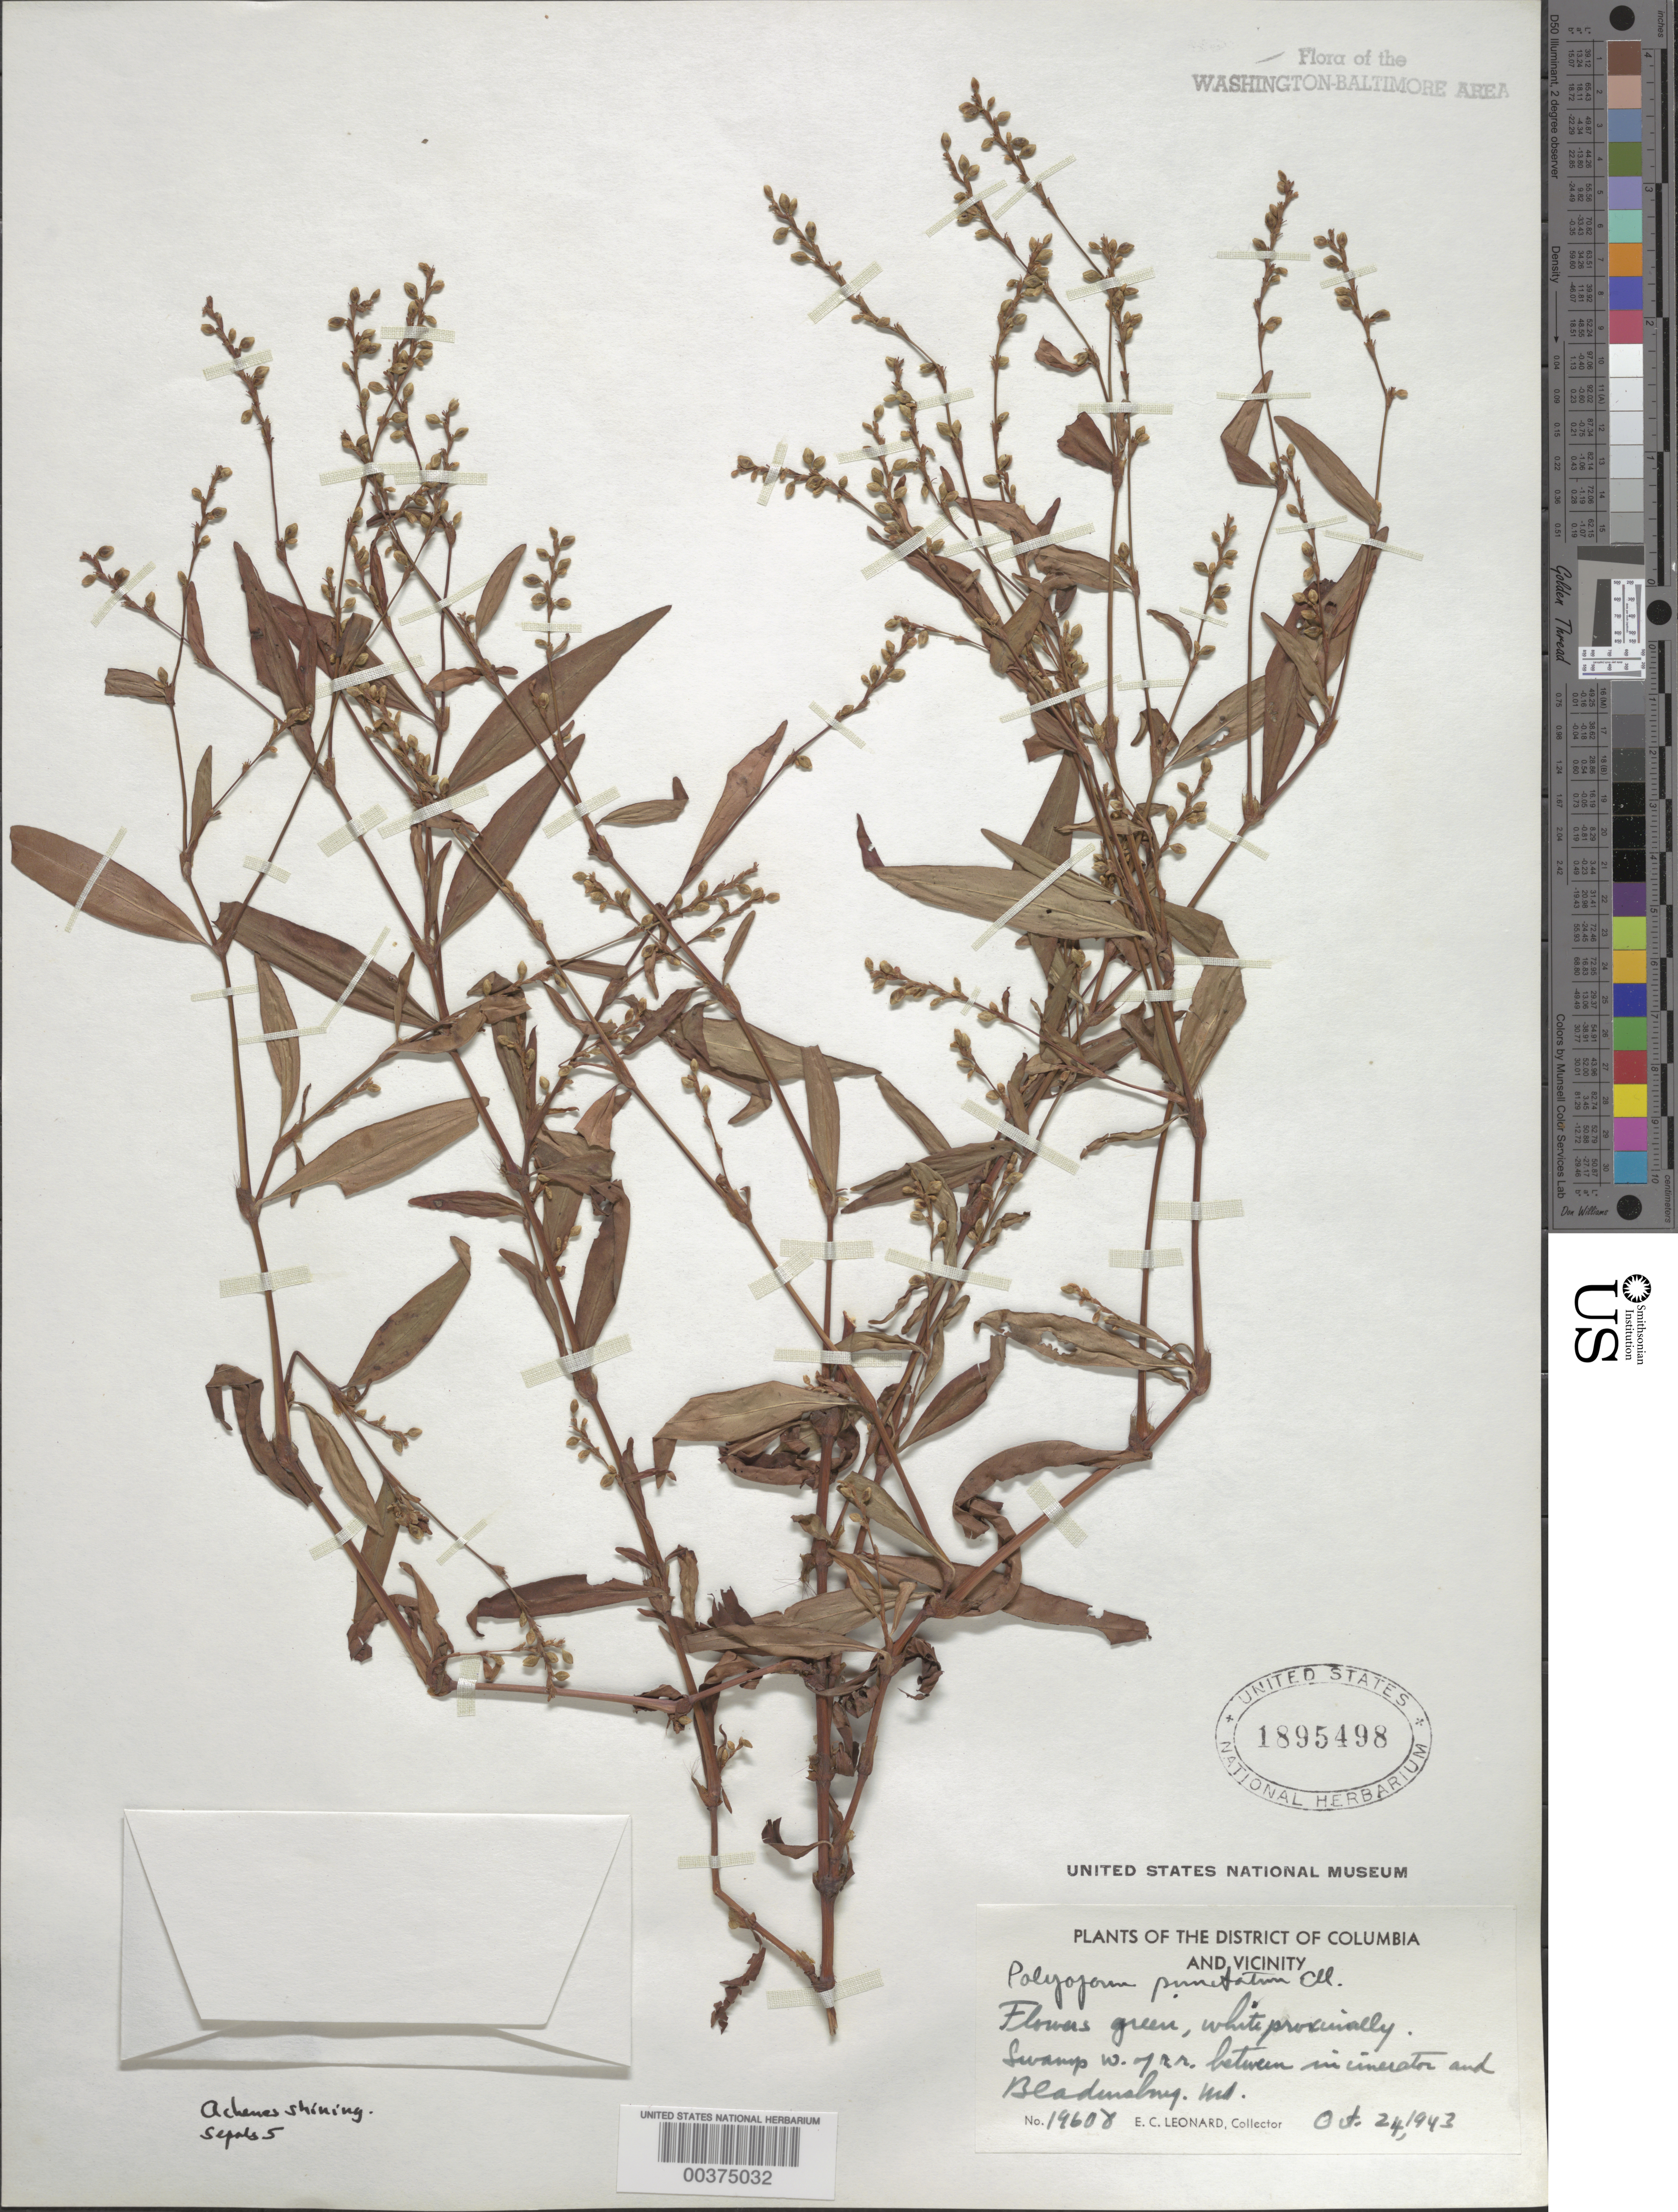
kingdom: Plantae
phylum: Tracheophyta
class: Magnoliopsida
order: Caryophyllales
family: Polygonaceae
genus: Persicaria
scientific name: Persicaria punctata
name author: (Elliott) Small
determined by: Atha, D. E.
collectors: E. C. Leonard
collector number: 19608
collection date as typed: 24 Oct 1943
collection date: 1943-10-24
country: United States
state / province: Maryland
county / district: Prince George's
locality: Between Incinerator and Bladensburg, railroad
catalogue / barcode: US 1895498